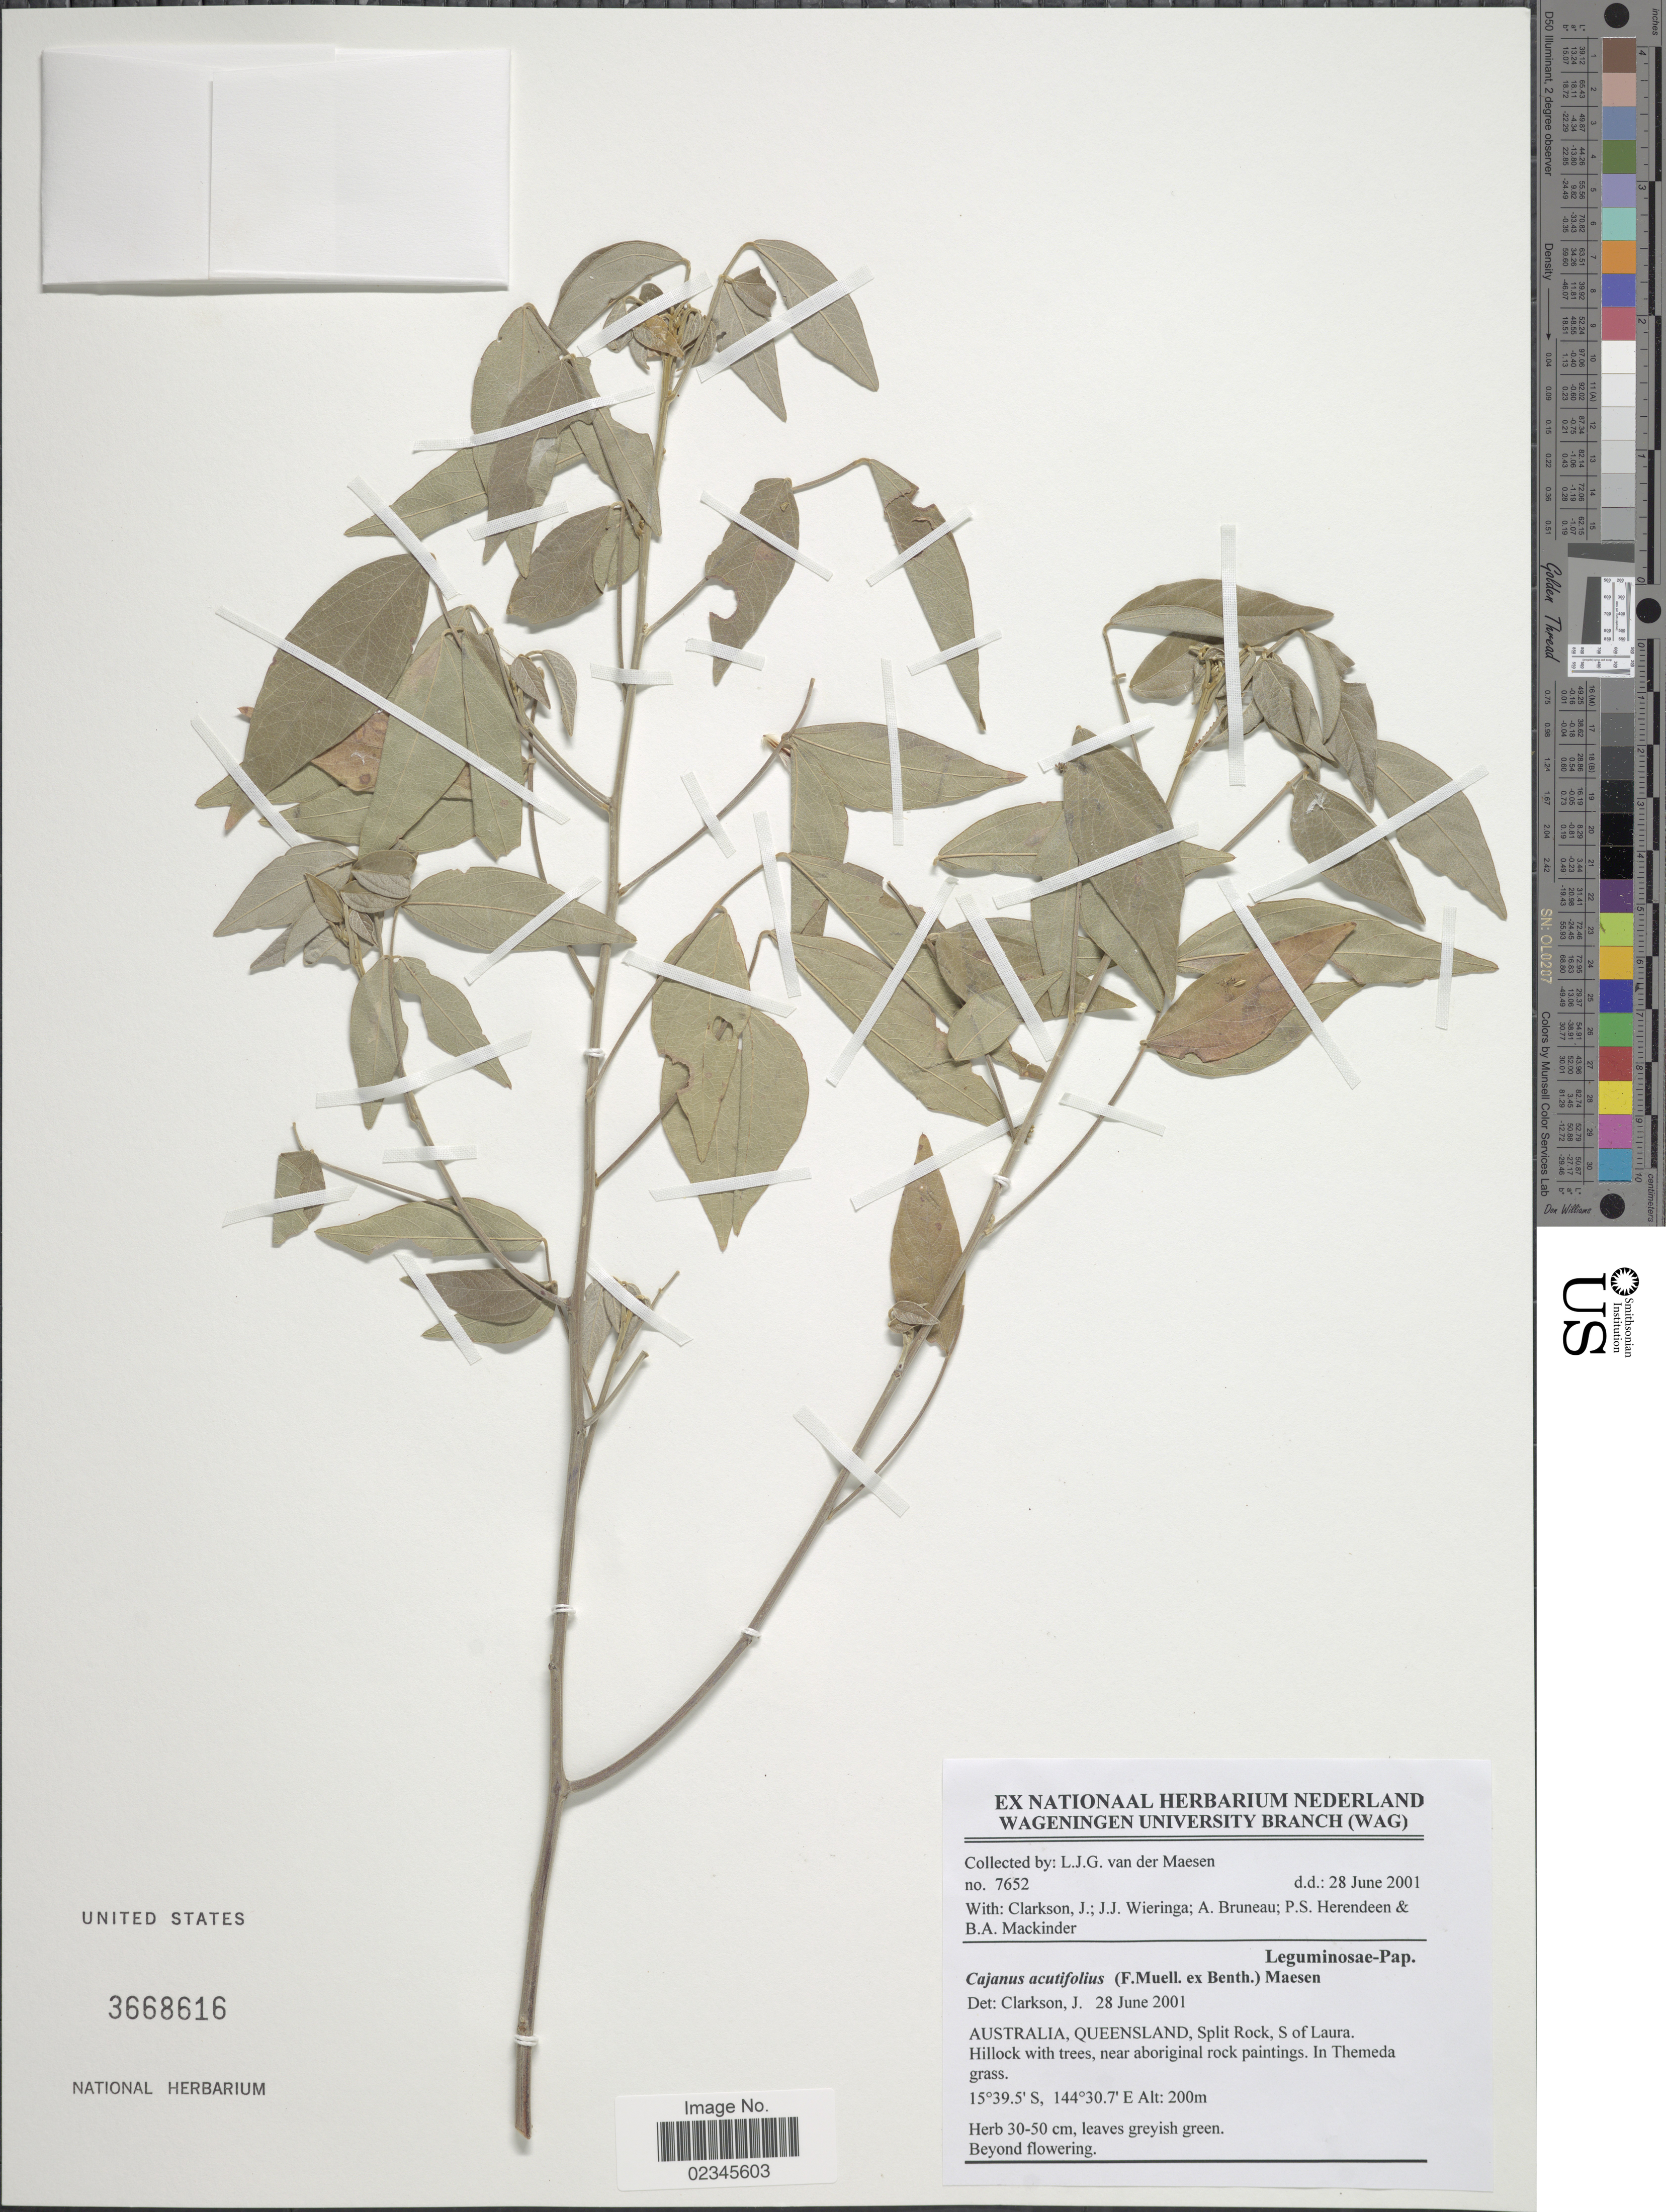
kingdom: Plantae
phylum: Tracheophyta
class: Magnoliopsida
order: Fabales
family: Fabaceae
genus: Cajanus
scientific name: Cajanus acutifolius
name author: (F. Muell.) Maesen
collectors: L. van der Maesen, J. Clarkson, J. Wieringa, A. Bruneau & et al.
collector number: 7652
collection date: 2001-06-28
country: Australia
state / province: Queensland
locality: Split Rock, S of Laura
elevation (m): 200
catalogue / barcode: US 3668616